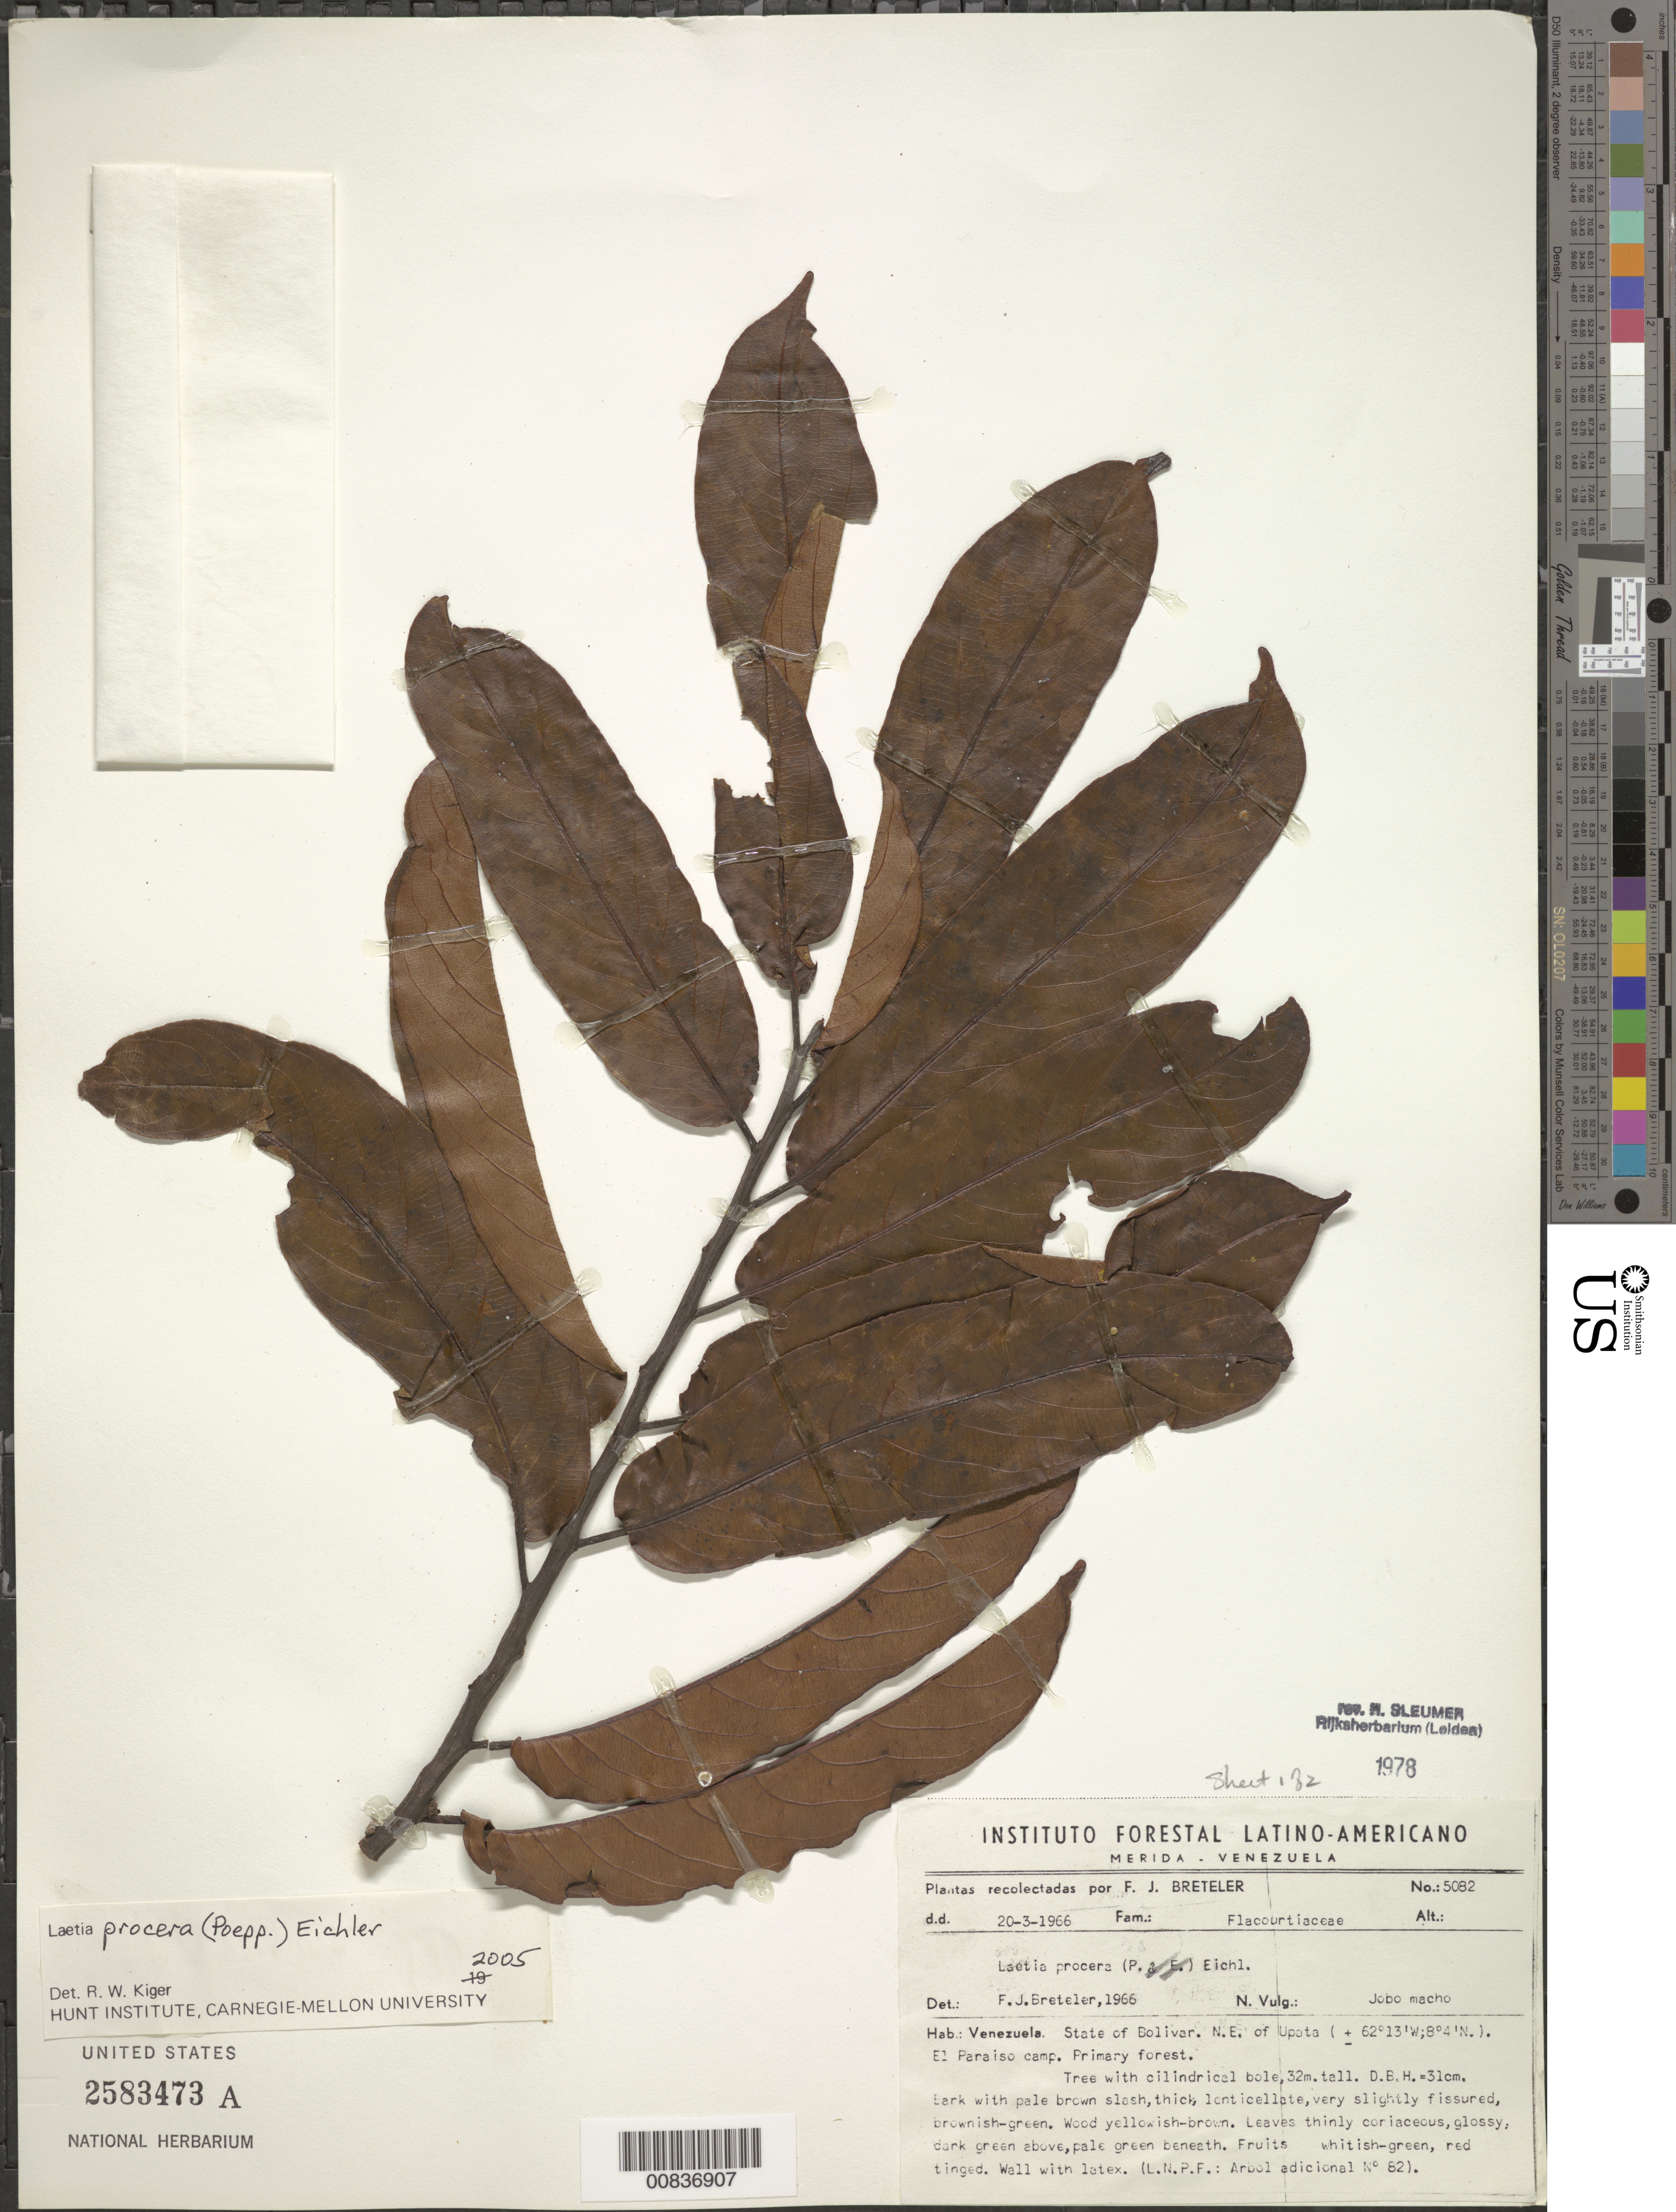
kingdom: Plantae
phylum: Tracheophyta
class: Magnoliopsida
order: Malpighiales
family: Salicaceae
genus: Laetia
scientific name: Laetia procera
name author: (Poepp.) Eichler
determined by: Kiger, R. W.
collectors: F. J. Breteler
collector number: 5082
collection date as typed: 20-Mar-66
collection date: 1966-03-20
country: Venezuela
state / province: Bolívar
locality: Upata, NE of, near El Paraiso camp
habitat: Primary forest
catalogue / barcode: US 2583473A